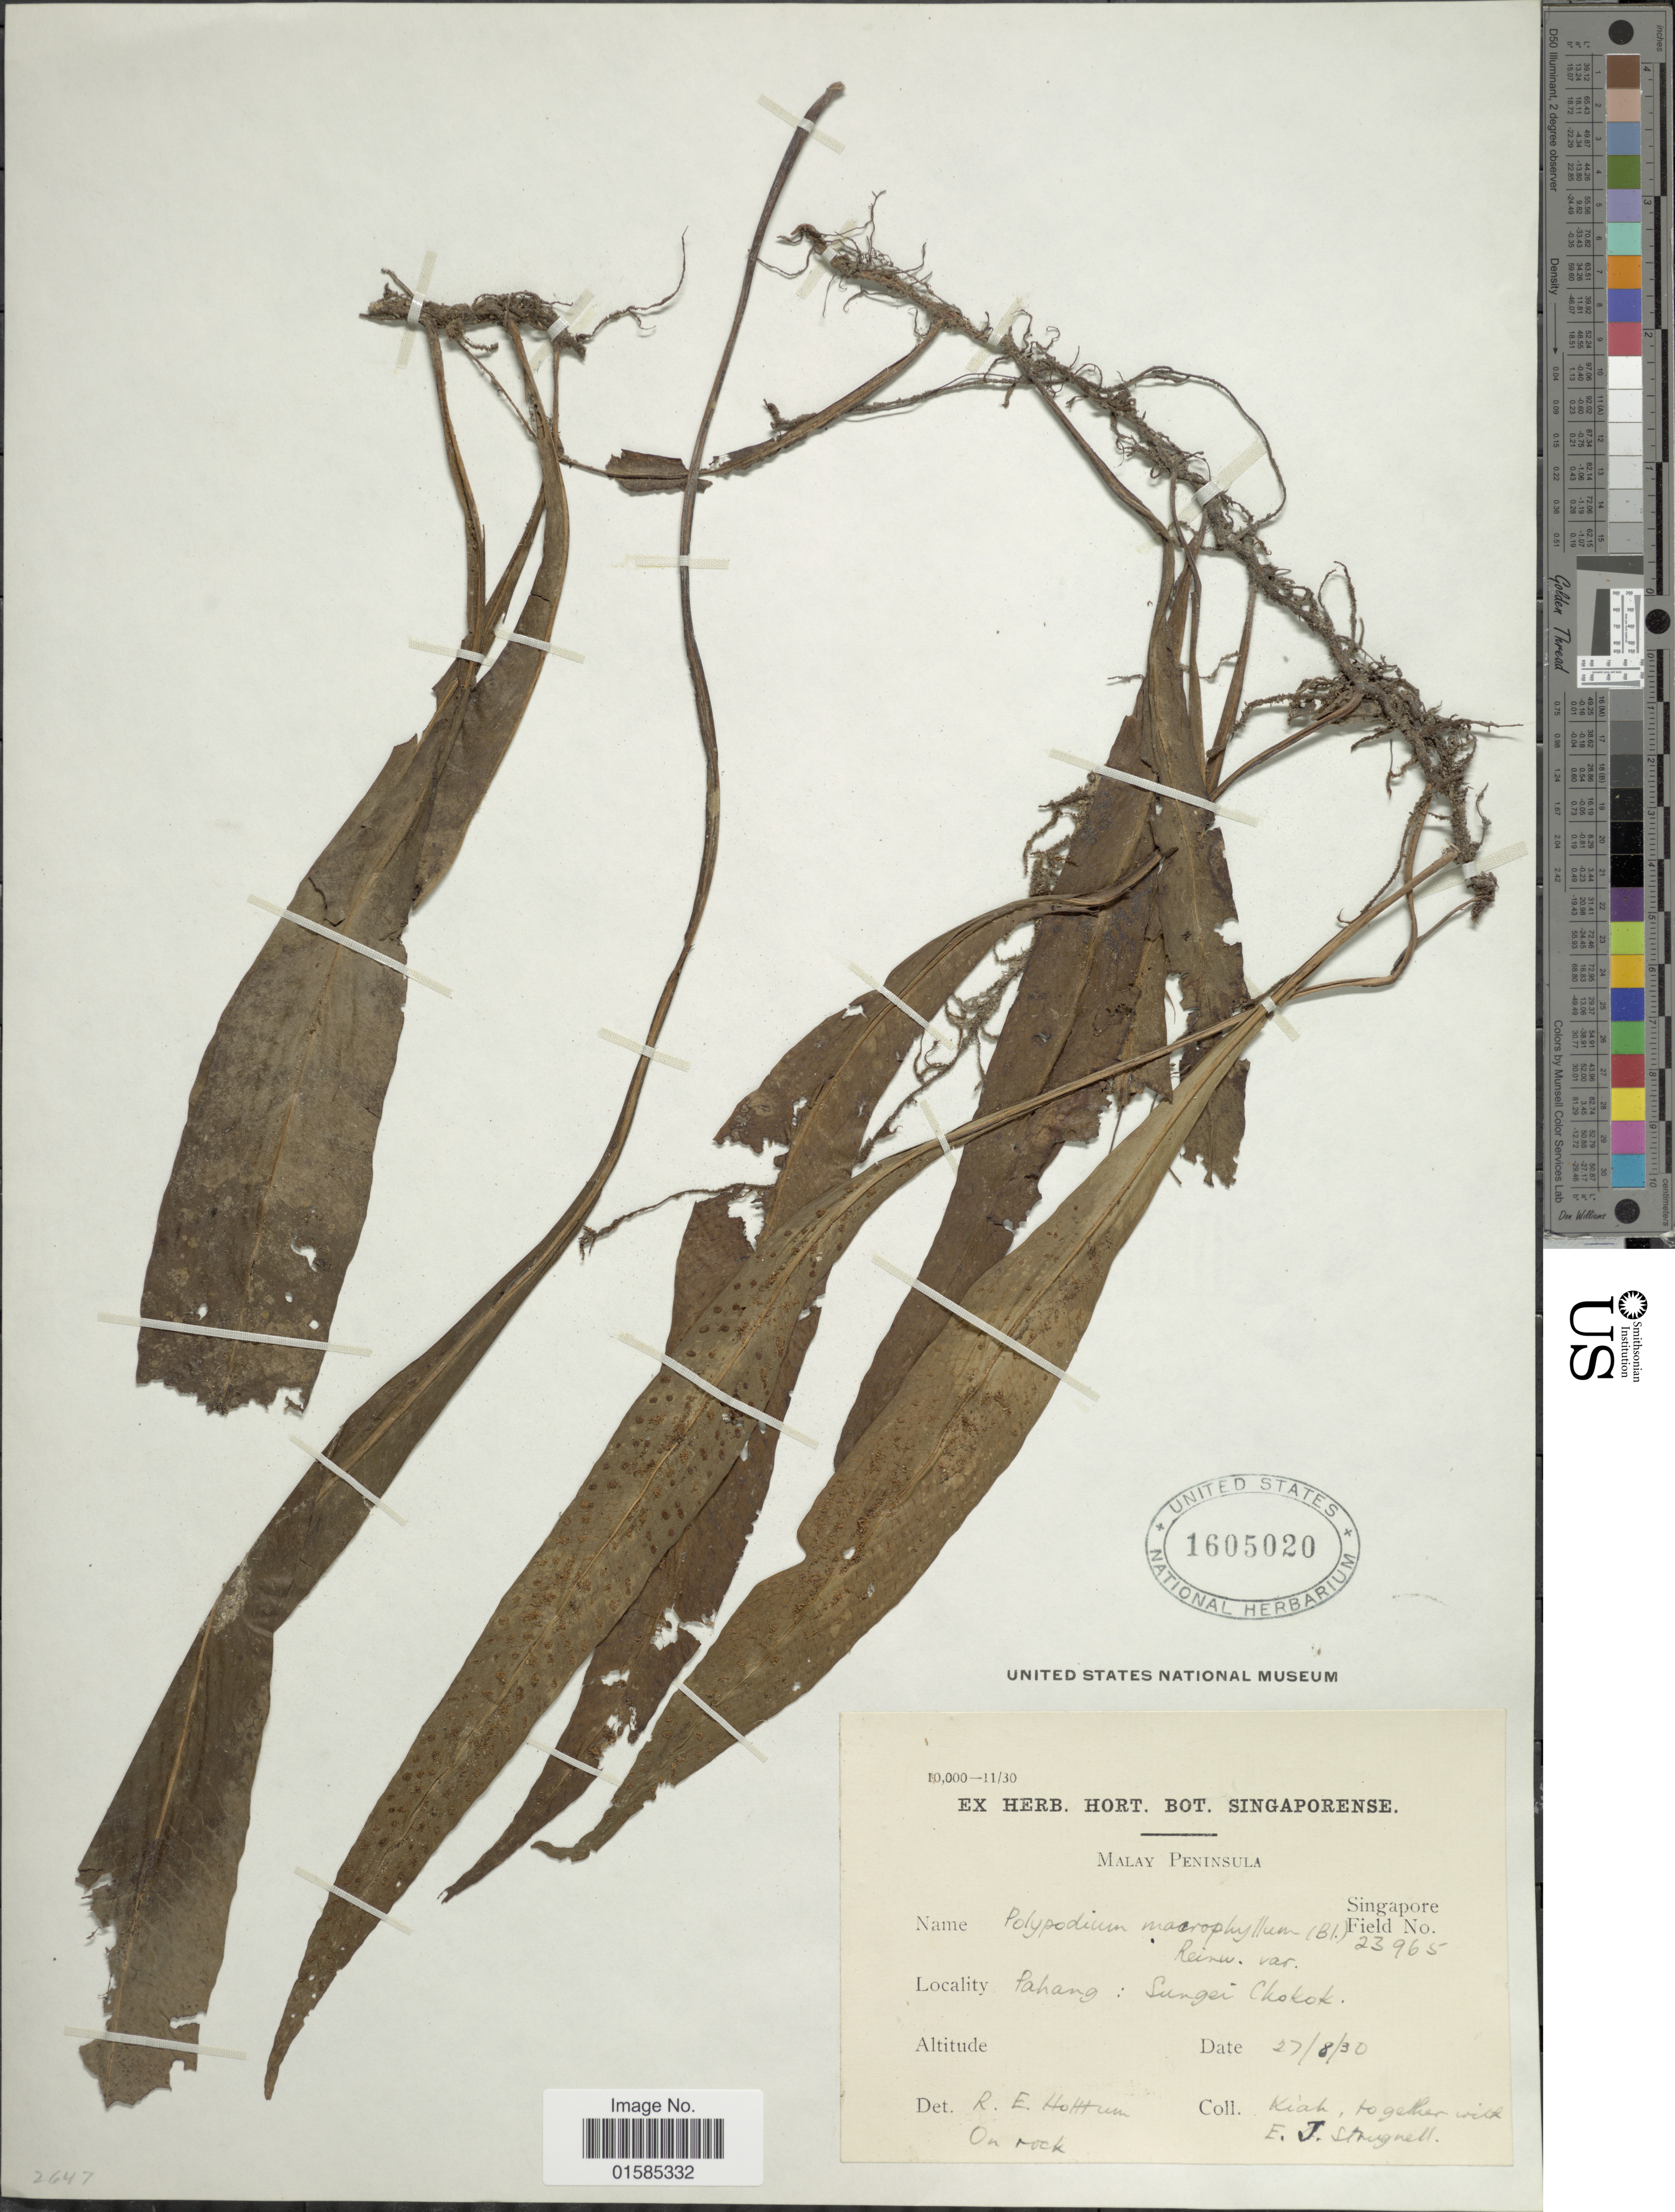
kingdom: Plantae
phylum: Tracheophyta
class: Polypodiopsida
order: Polypodiales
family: Polypodiaceae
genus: Leptochilus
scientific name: Leptochilus macrophyllus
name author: (Blume) Noot.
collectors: -. Kiah & E. Strugnell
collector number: Singapore Field 23965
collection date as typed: Transcribed d/m/y: 27/8/30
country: Malaysia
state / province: Pahang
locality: Malay, Peninsula, Pahang: Sungei Chokok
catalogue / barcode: US 1605020